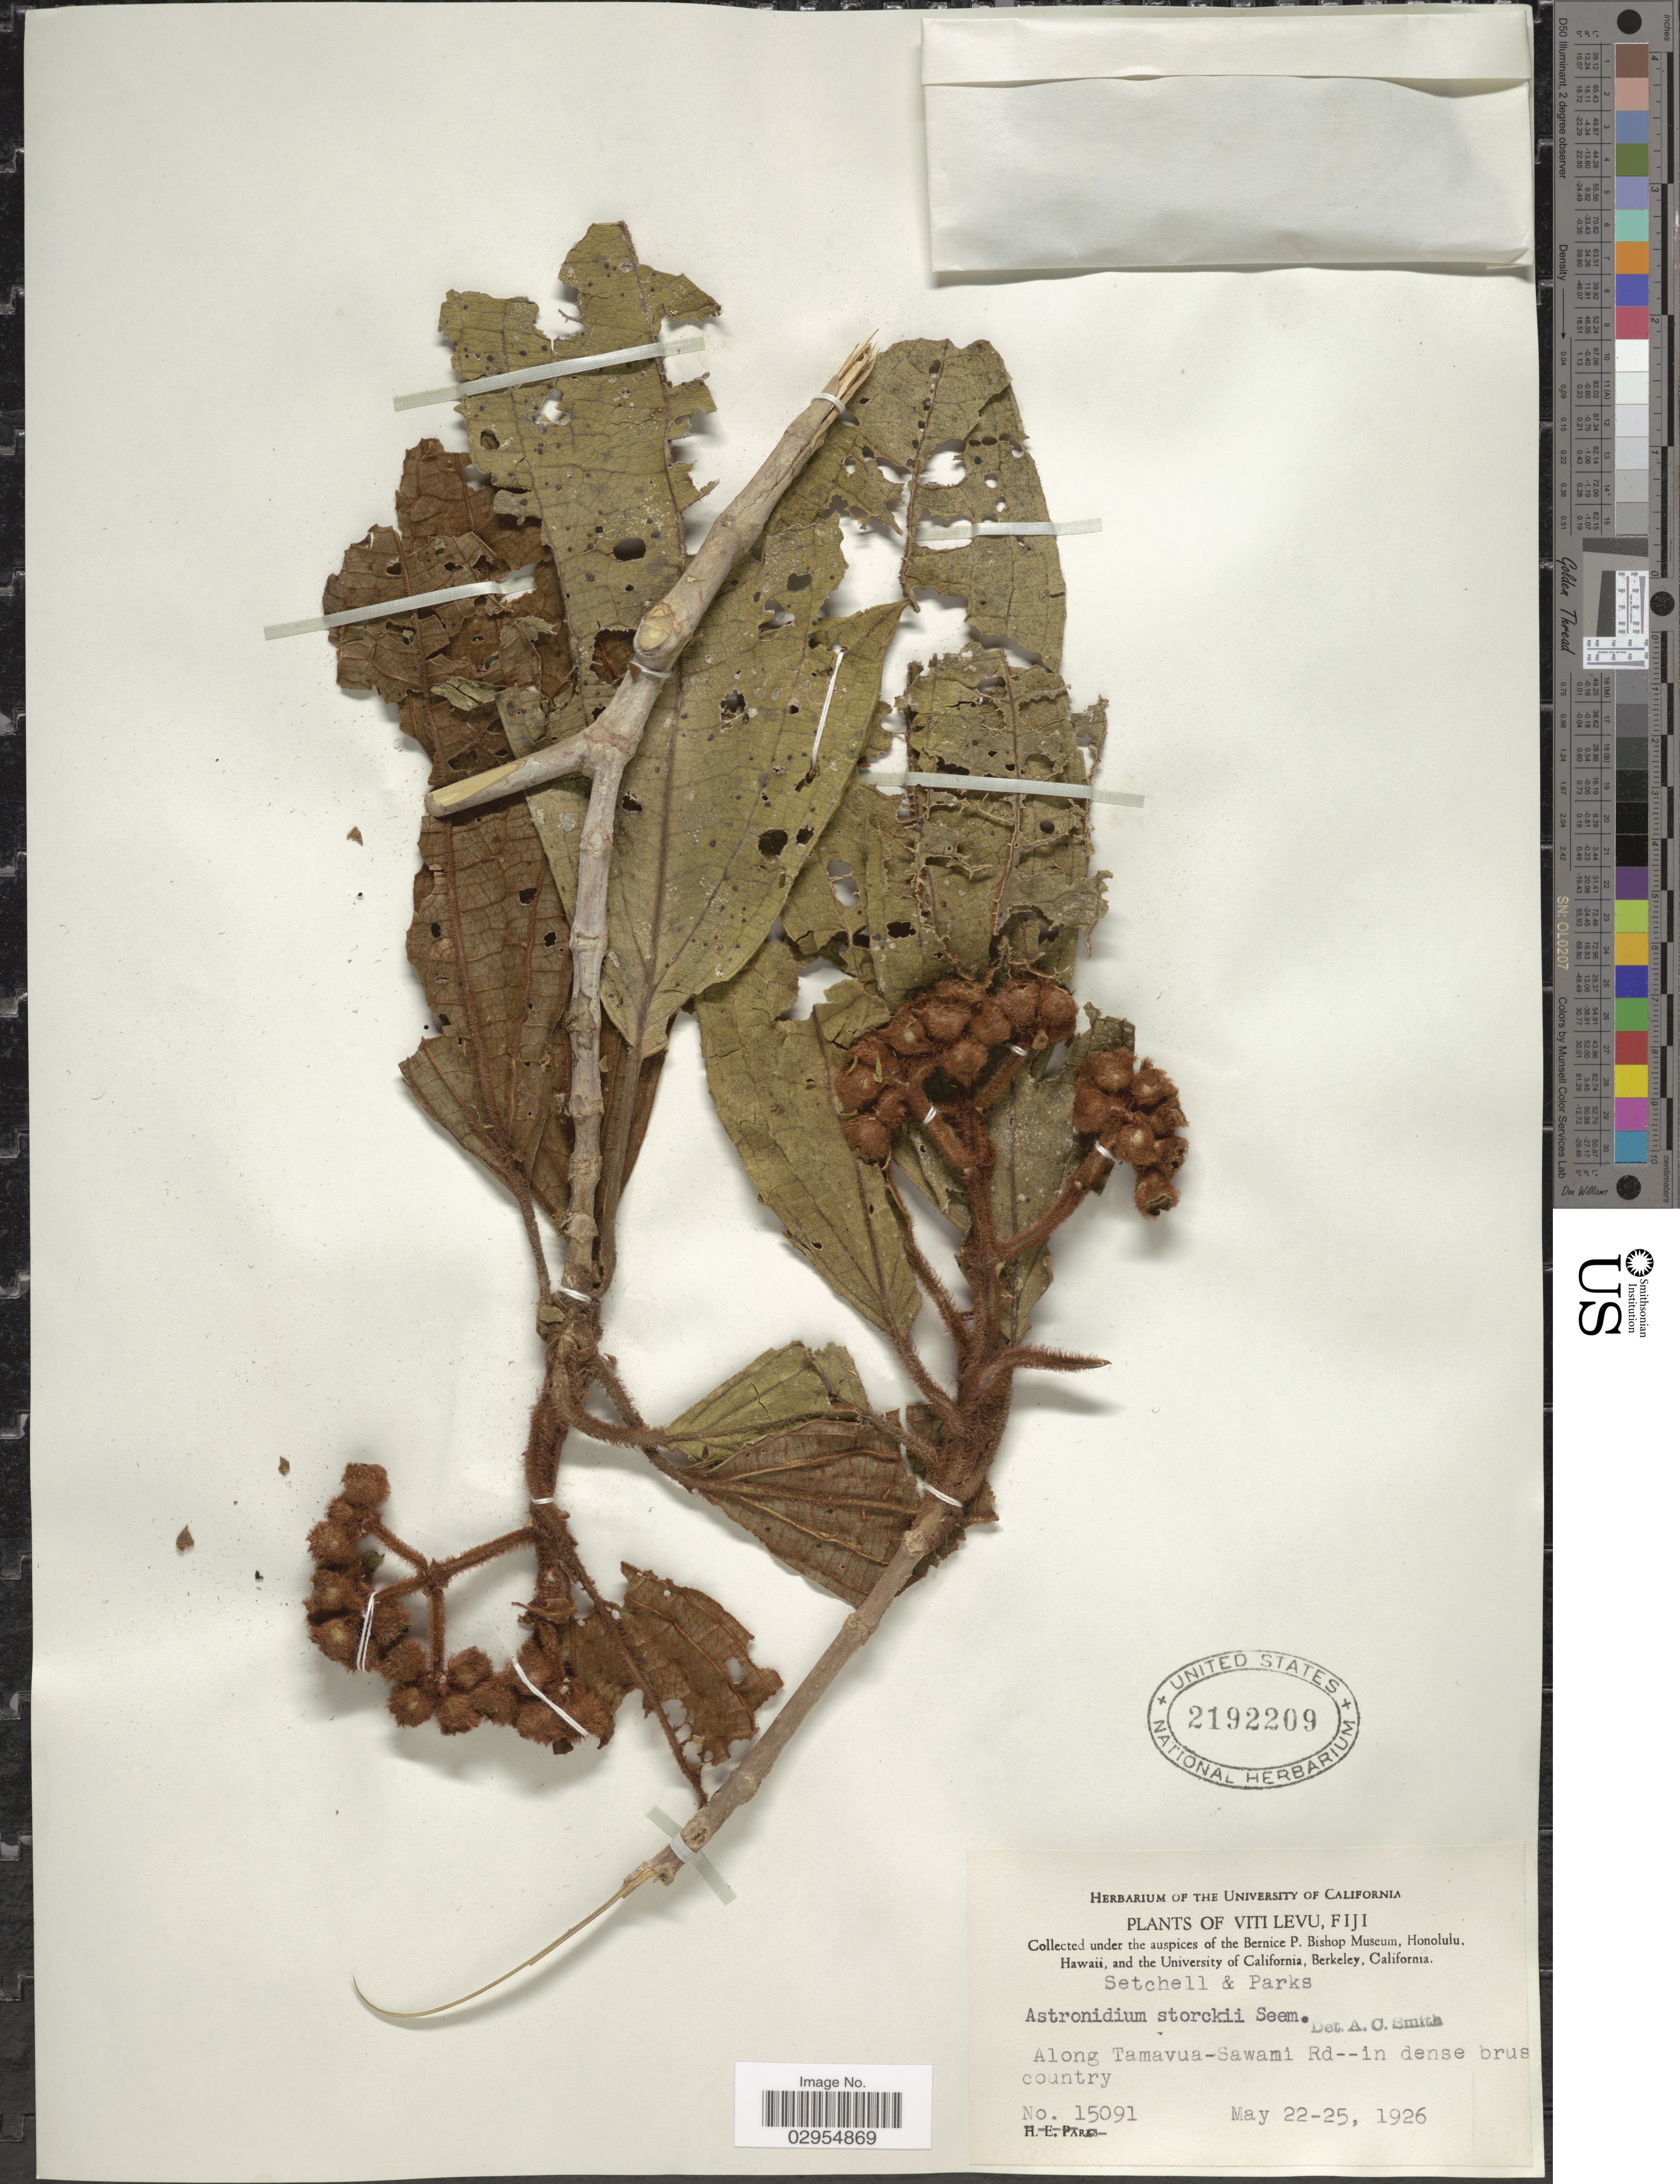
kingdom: Plantae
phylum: Tracheophyta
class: Magnoliopsida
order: Myrtales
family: Melastomataceae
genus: Astronidium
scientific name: Astronidium storckii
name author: Seem.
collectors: Setchell & Parks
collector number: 15091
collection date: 1926-05-22/1926-05-25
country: Fiji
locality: Viti Levu. Along Tamavua-Sawami Rd.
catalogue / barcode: US 2192209